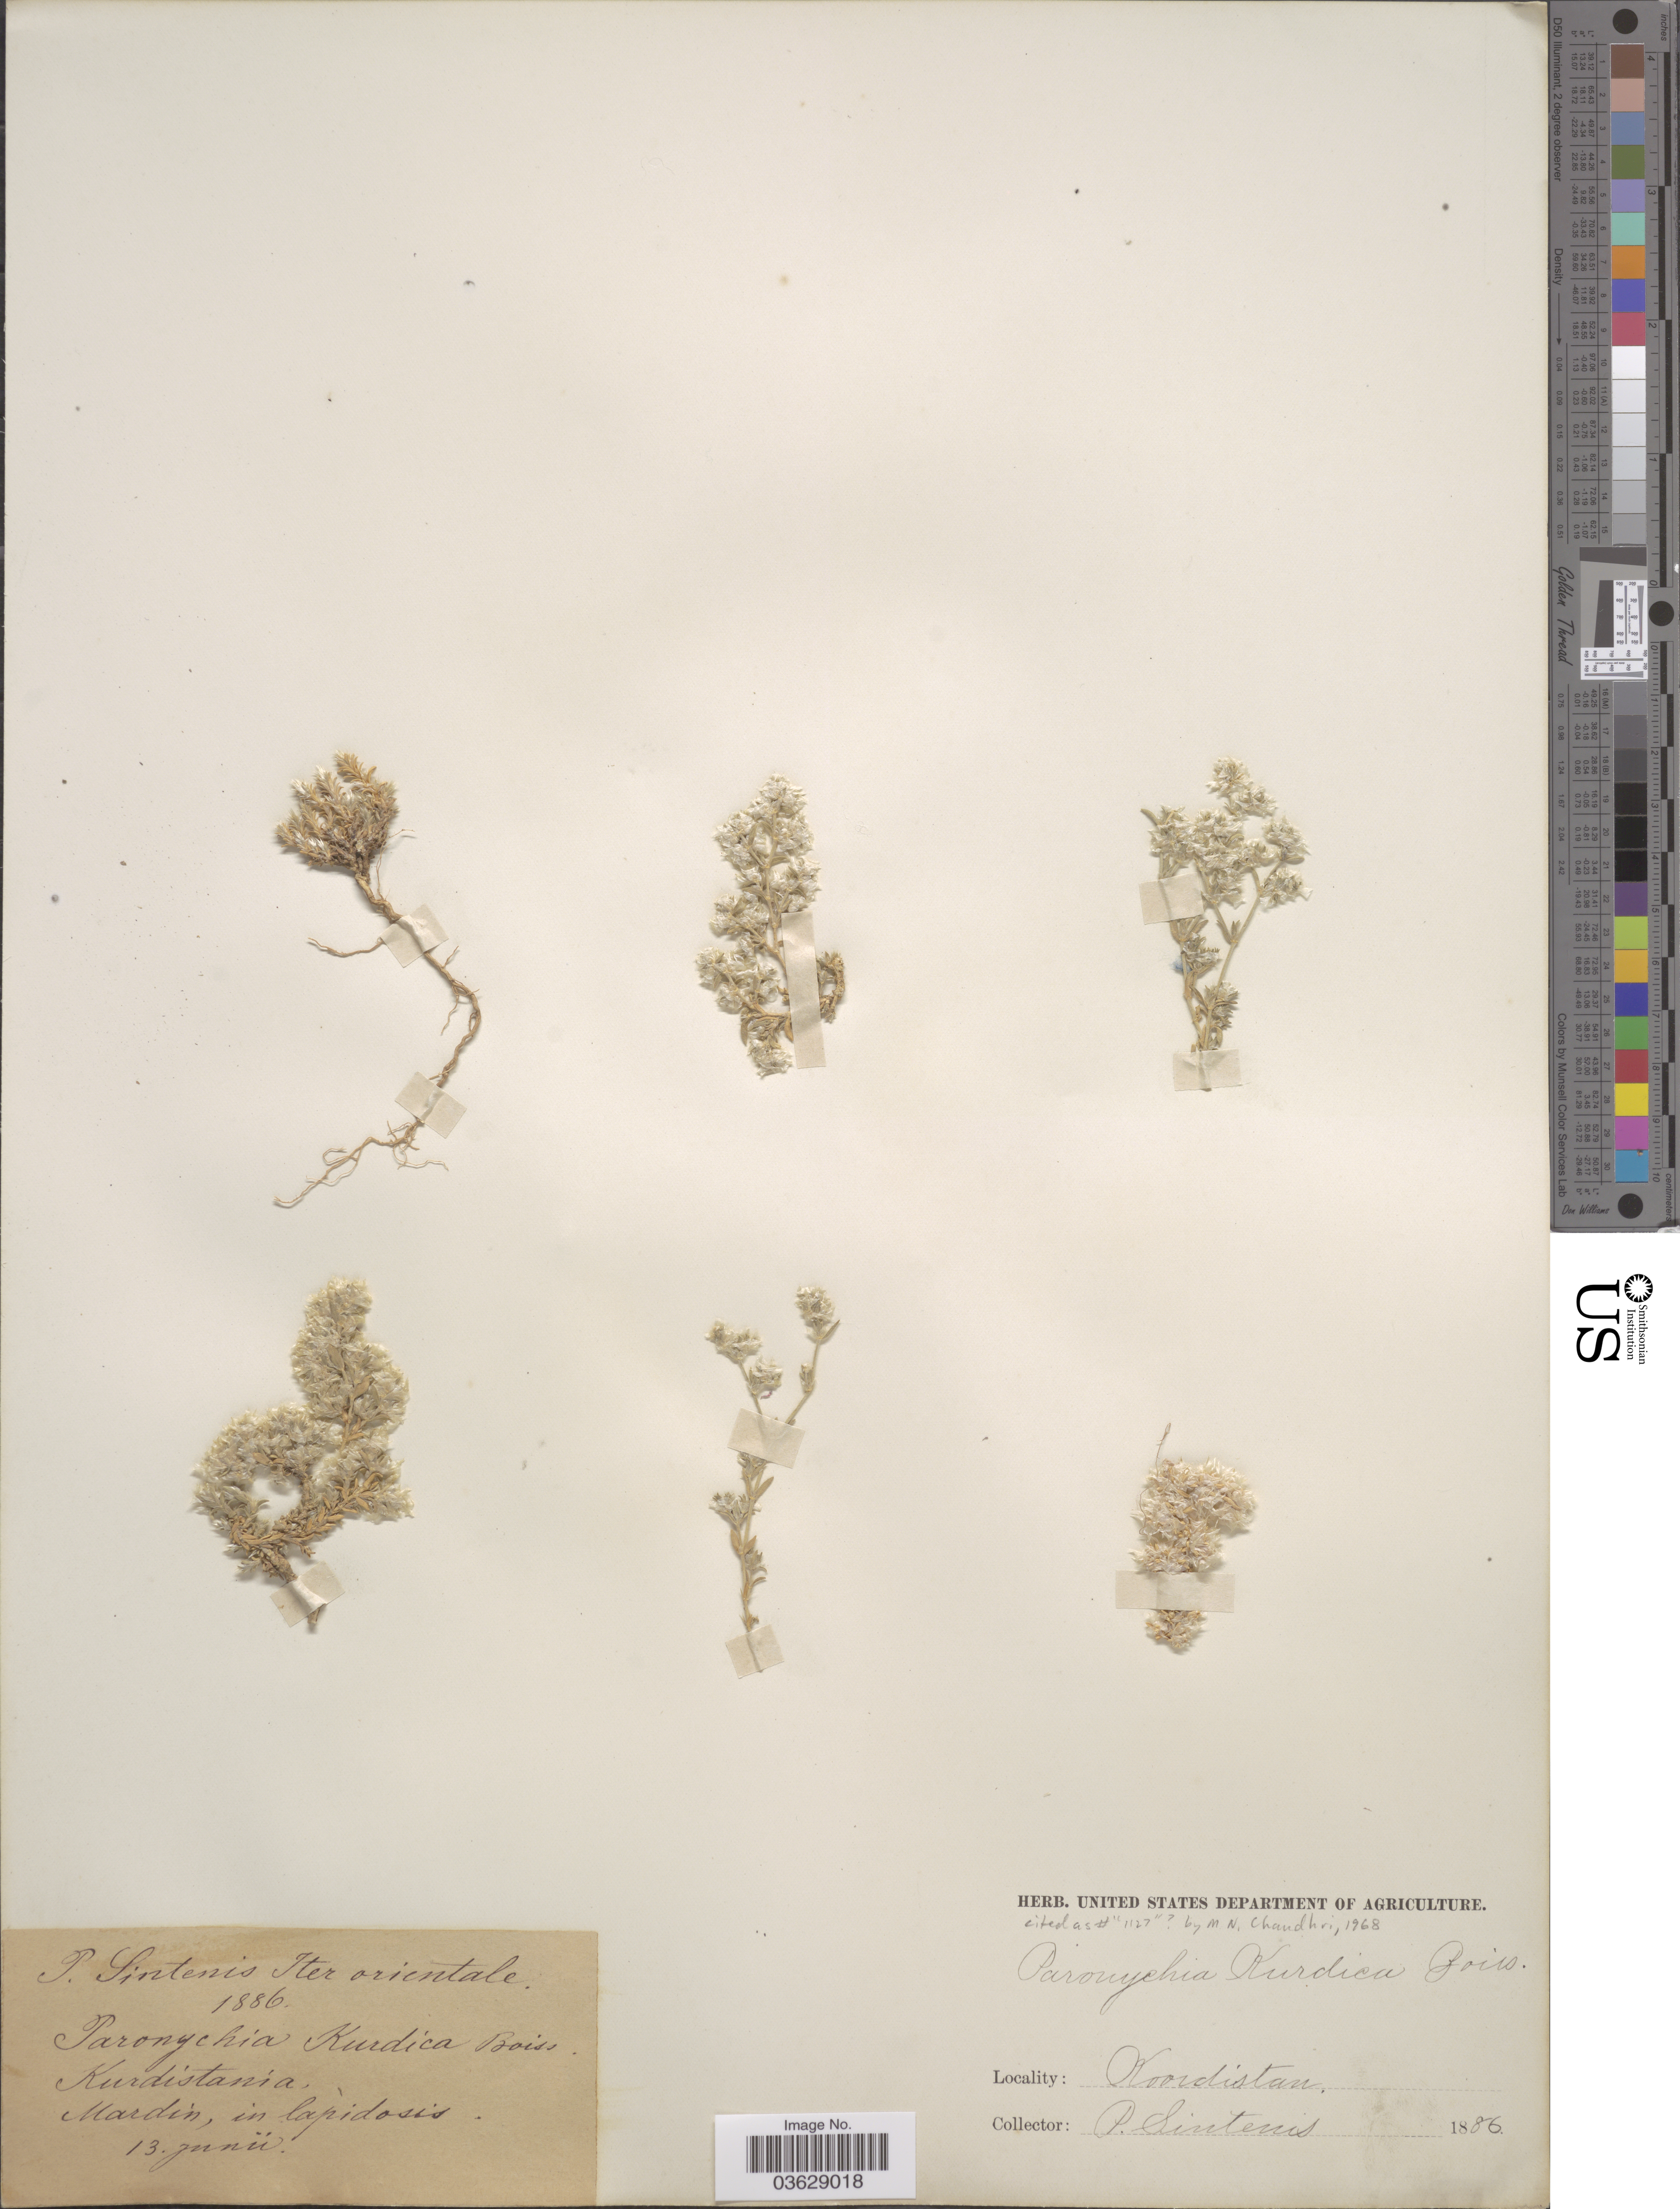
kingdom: Plantae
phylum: Tracheophyta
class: Magnoliopsida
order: Caryophyllales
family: Caryophyllaceae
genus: Paronychia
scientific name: Paronychia kurdica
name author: Boiss.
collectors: P. Sintenis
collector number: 1127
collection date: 1888-06-13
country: Turkey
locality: Iter orientale. Koordistan. Mardin: in lapidosis.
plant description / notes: This collection is part of Paul Sintenis' “Iter Orientale 1888” trip, and the collector number is 1127.